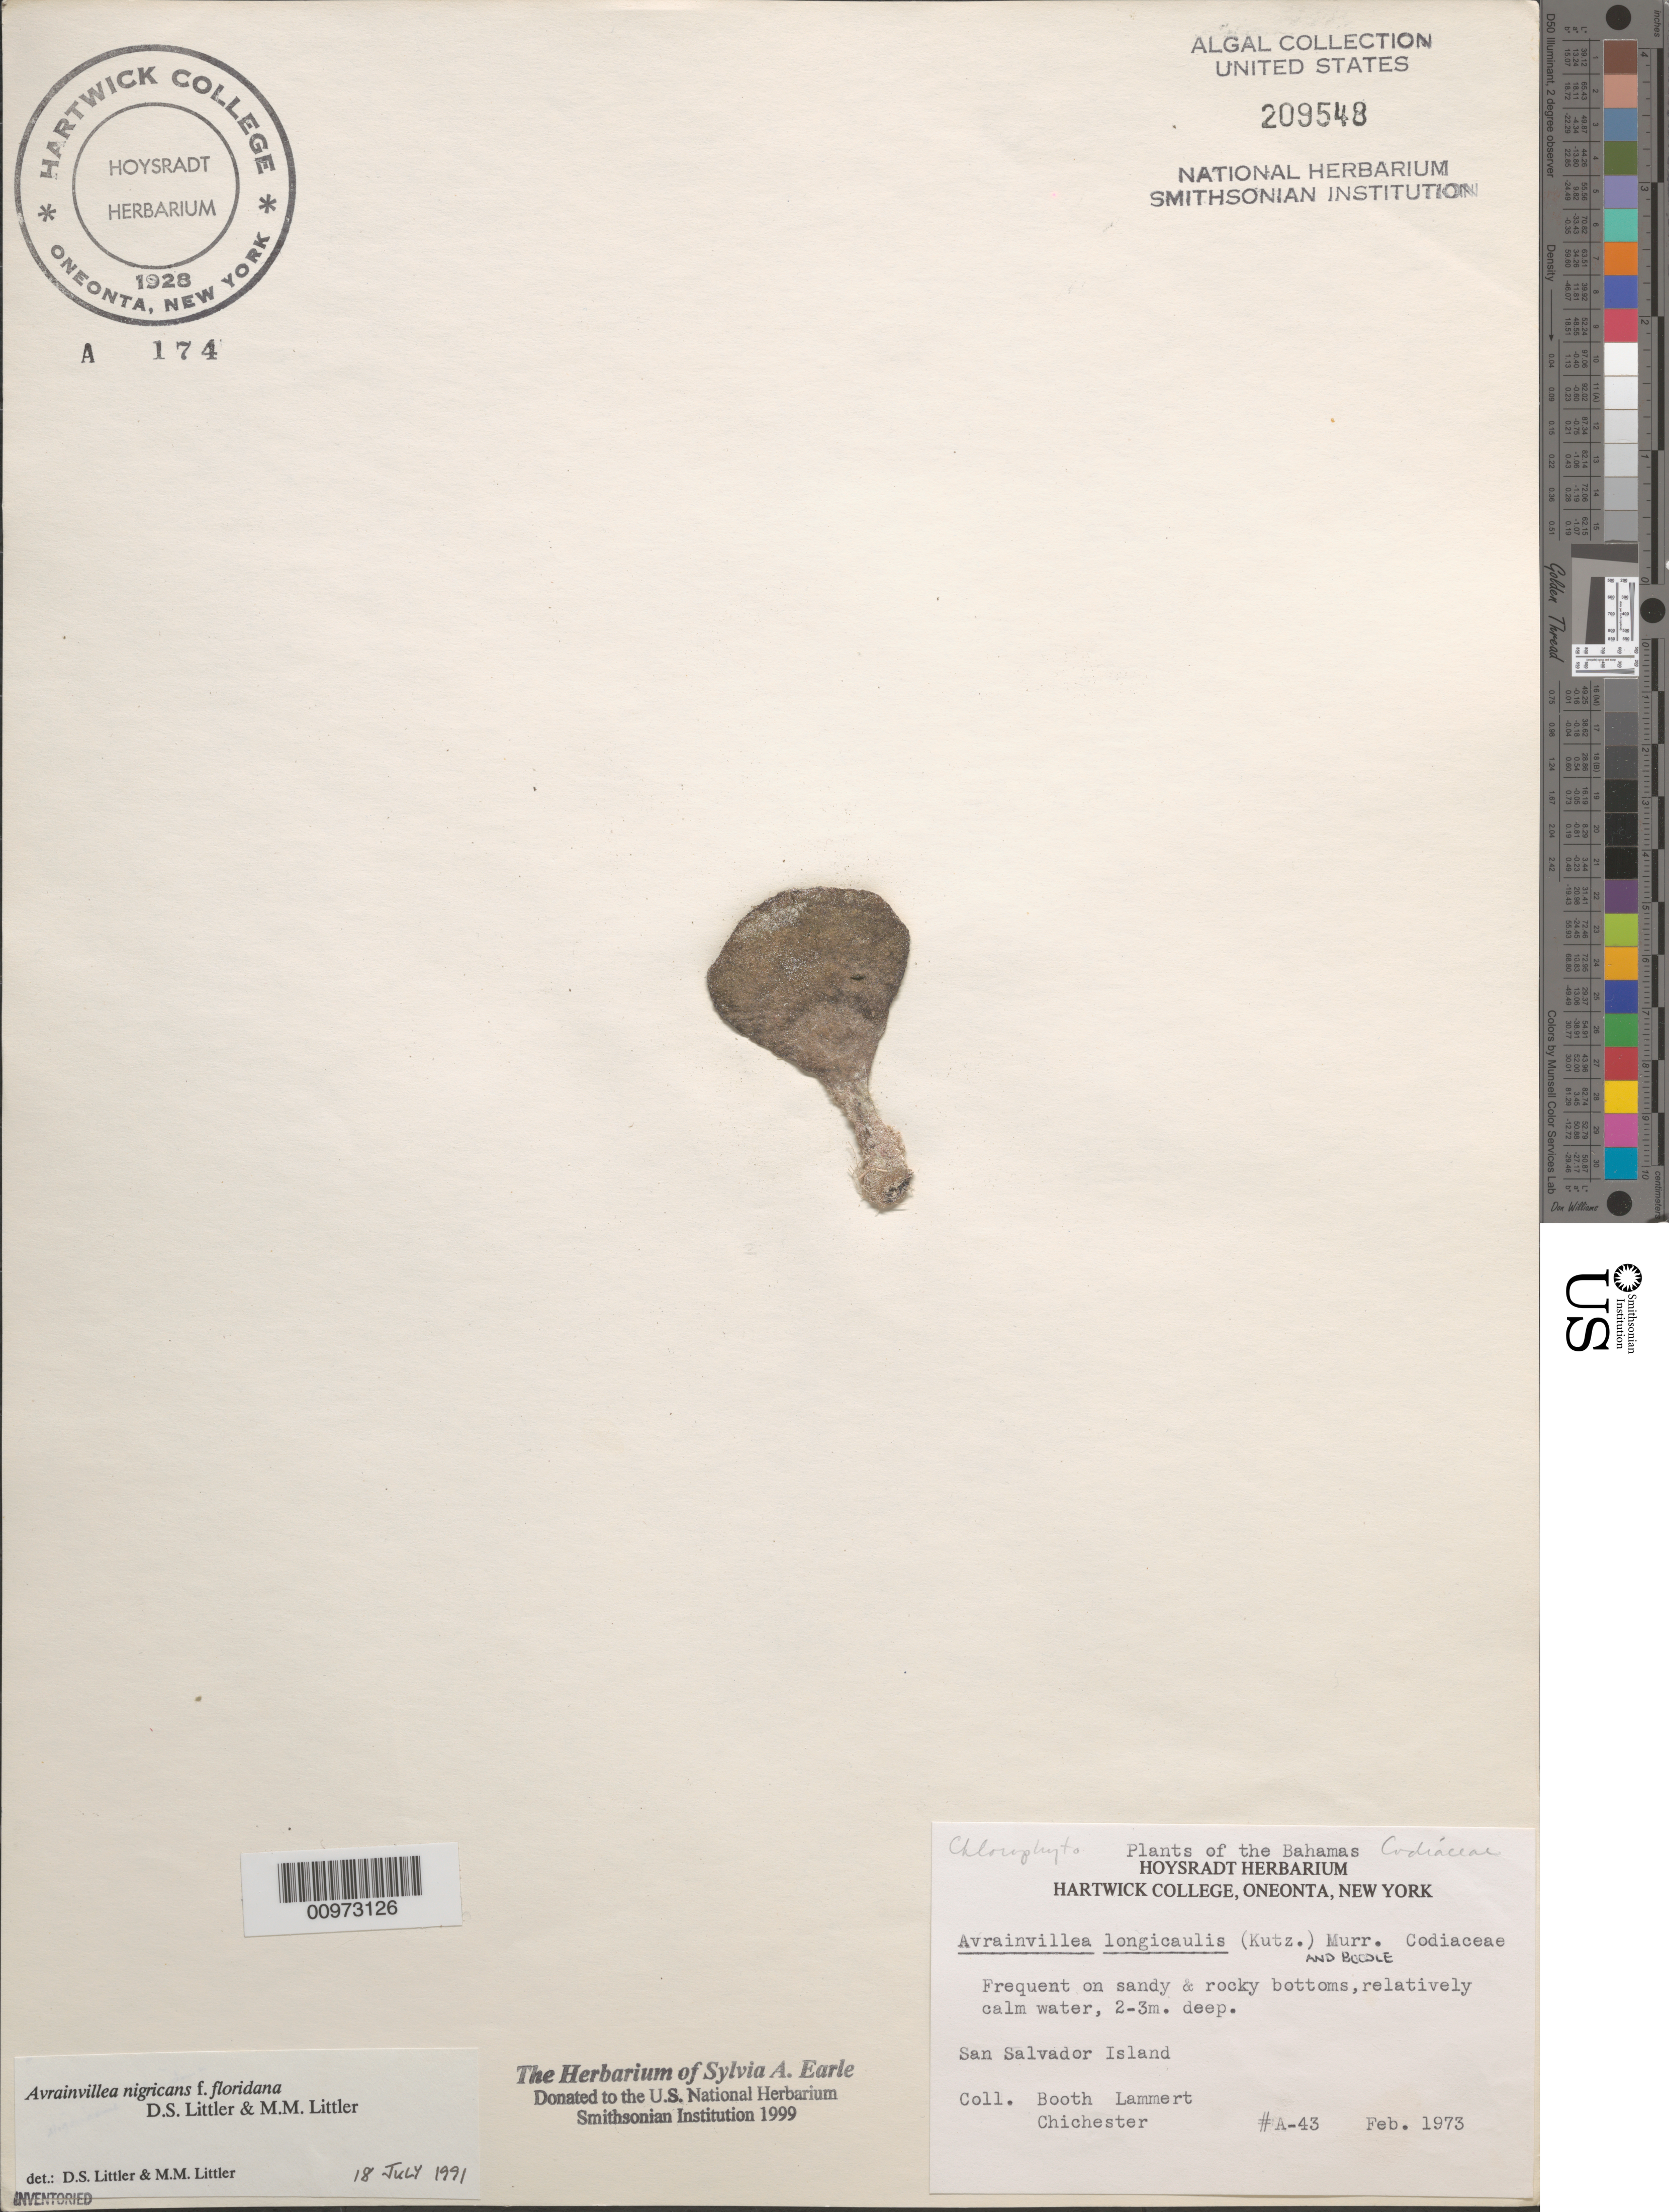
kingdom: Plantae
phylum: Chlorophyta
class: Ulvophyceae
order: Bryopsidales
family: Dichotomosiphonaceae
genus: Avrainvillea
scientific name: Avrainvillea nigricans f. floridana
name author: D.S. Littler & Littler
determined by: Littler, D. S.; Littler, M. M.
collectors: -. Booth, -. Lammert & -. Chichester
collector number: A-43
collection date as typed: Feb 1973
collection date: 1973-02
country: Bahamas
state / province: San Salvador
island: San Salvador Island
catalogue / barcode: US 209548